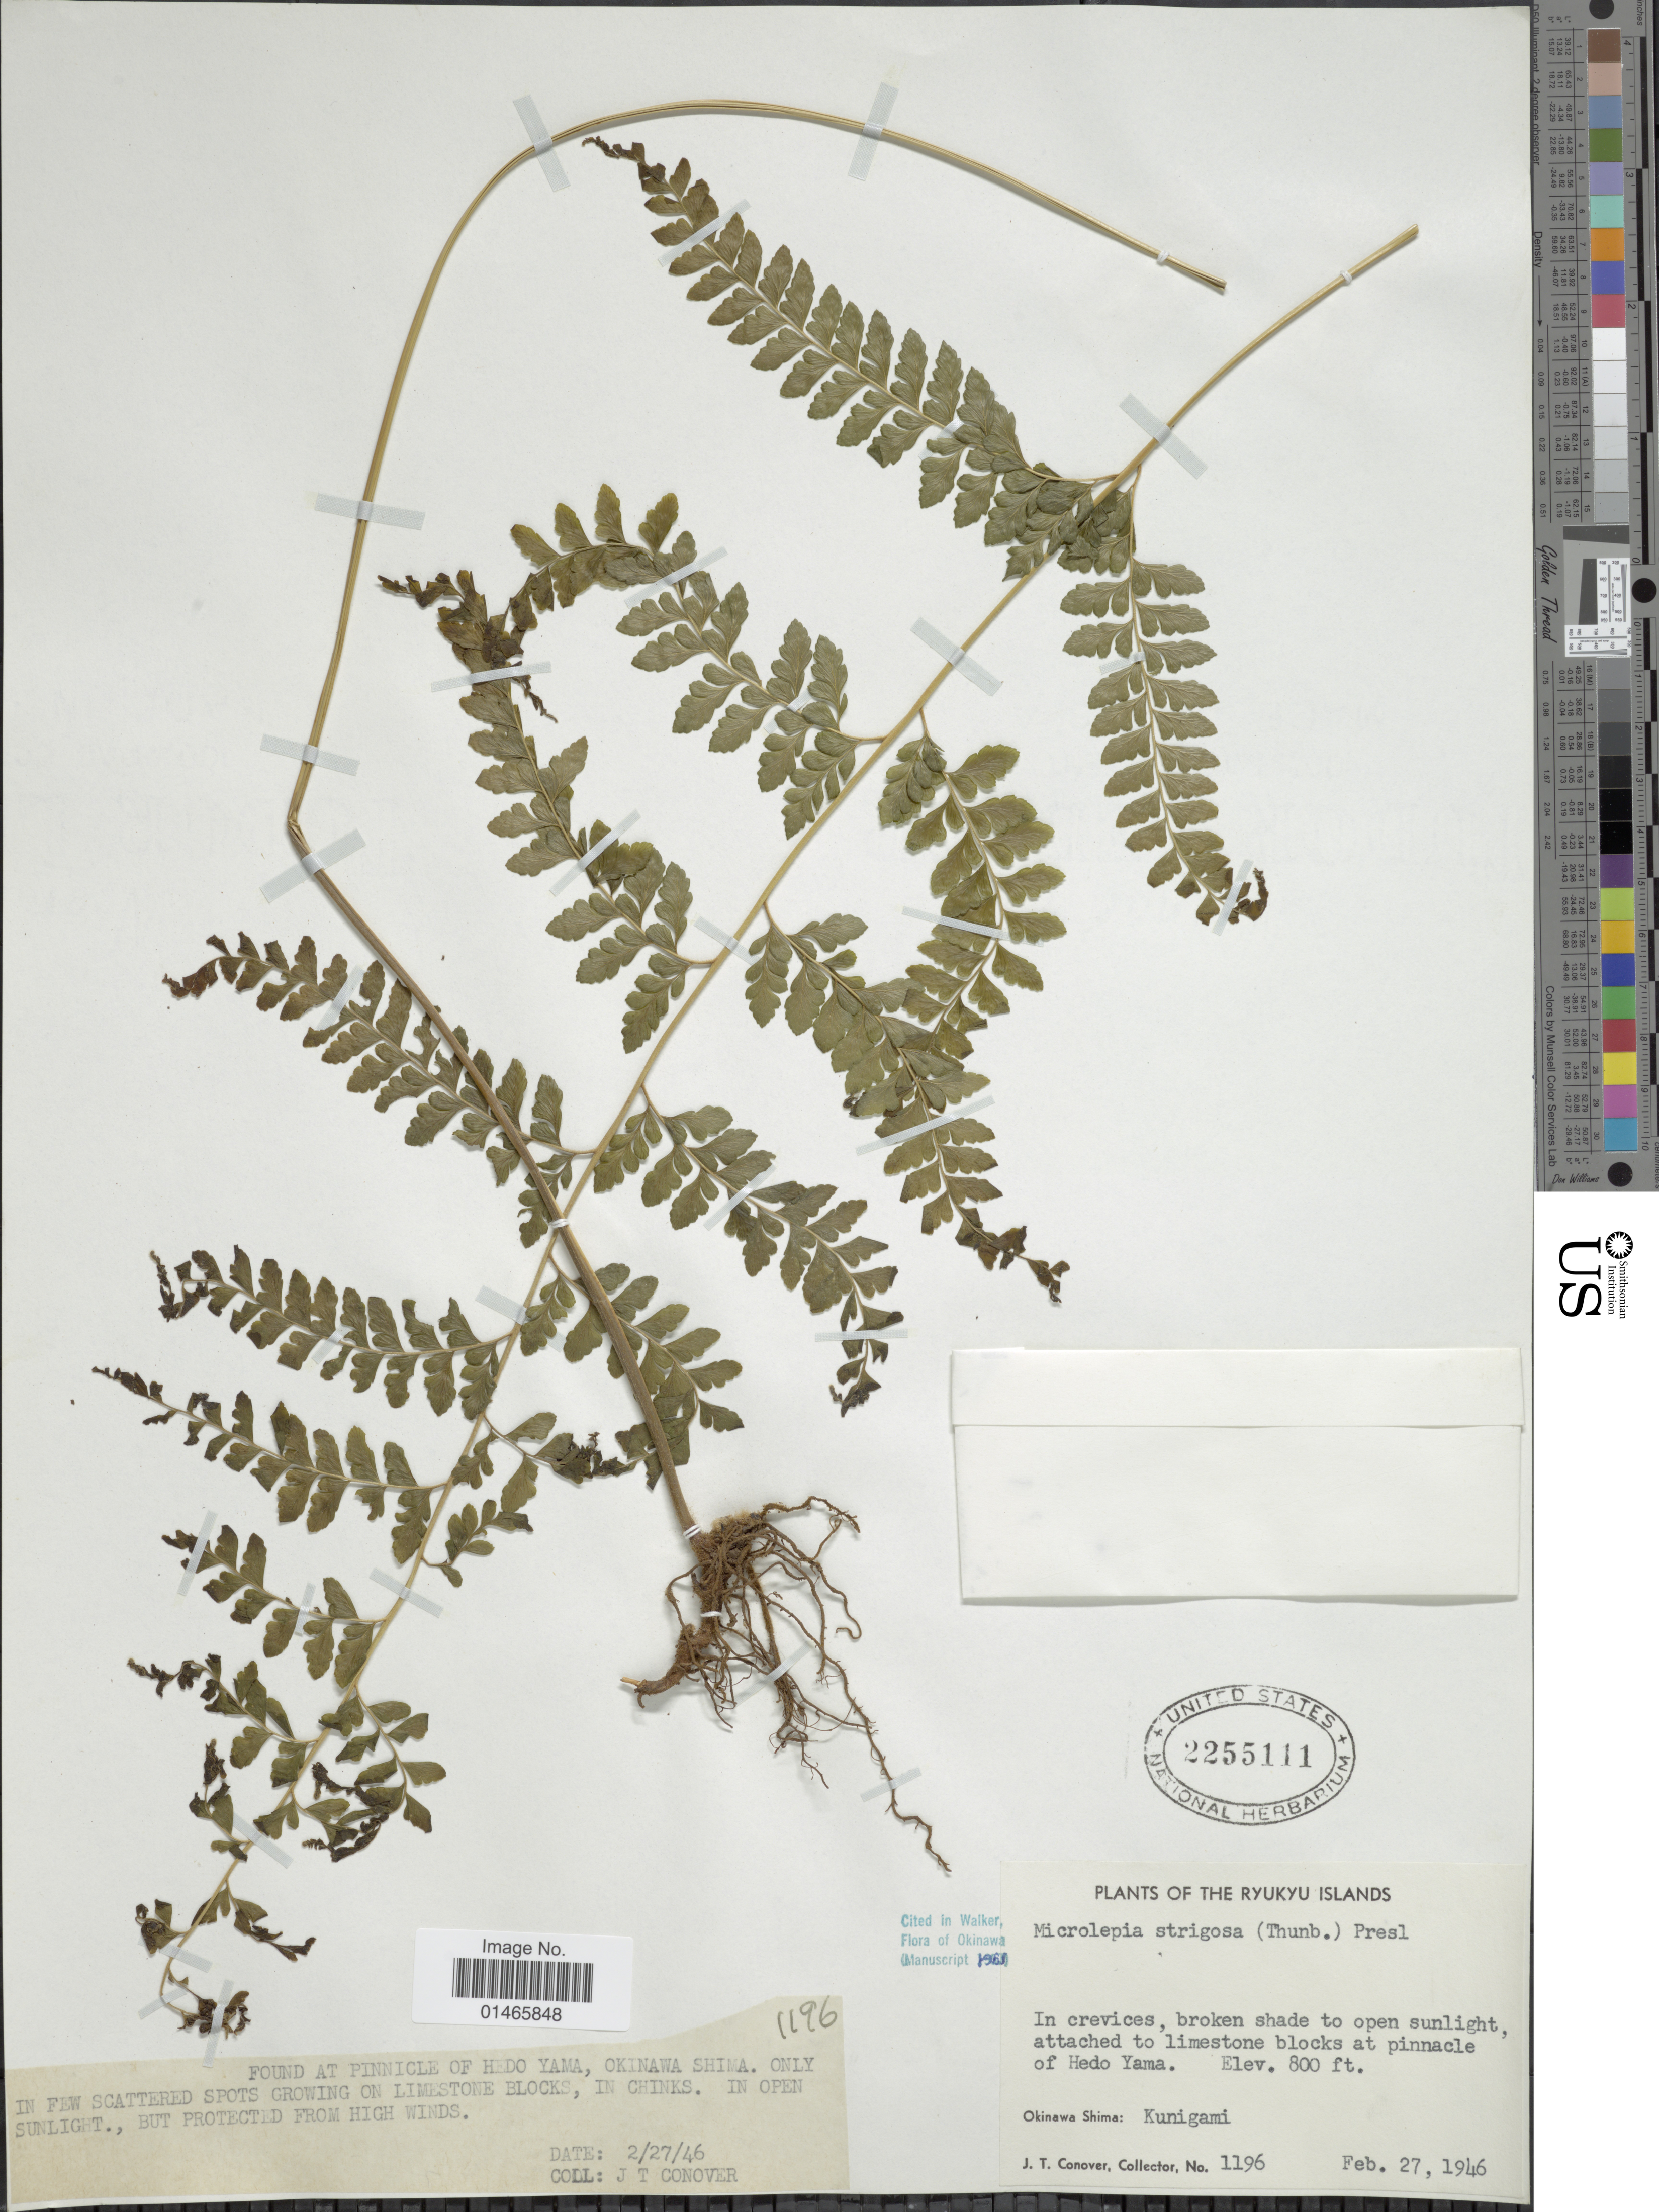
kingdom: Plantae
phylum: Tracheophyta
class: Polypodiopsida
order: Polypodiales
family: Dennstaedtiaceae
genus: Microlepia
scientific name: Microlepia strigosa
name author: (Thunb.) J. Presl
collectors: J. T. Conover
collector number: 1196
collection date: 1946-02-27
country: Japan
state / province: Okinawa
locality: Ryukyu Island, Okinawa Shima: Kunigami, In crevices, broken shade to open sunlight, attached to limestone blocks at pinnacle of Hedo Yama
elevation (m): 244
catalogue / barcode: US 2255111